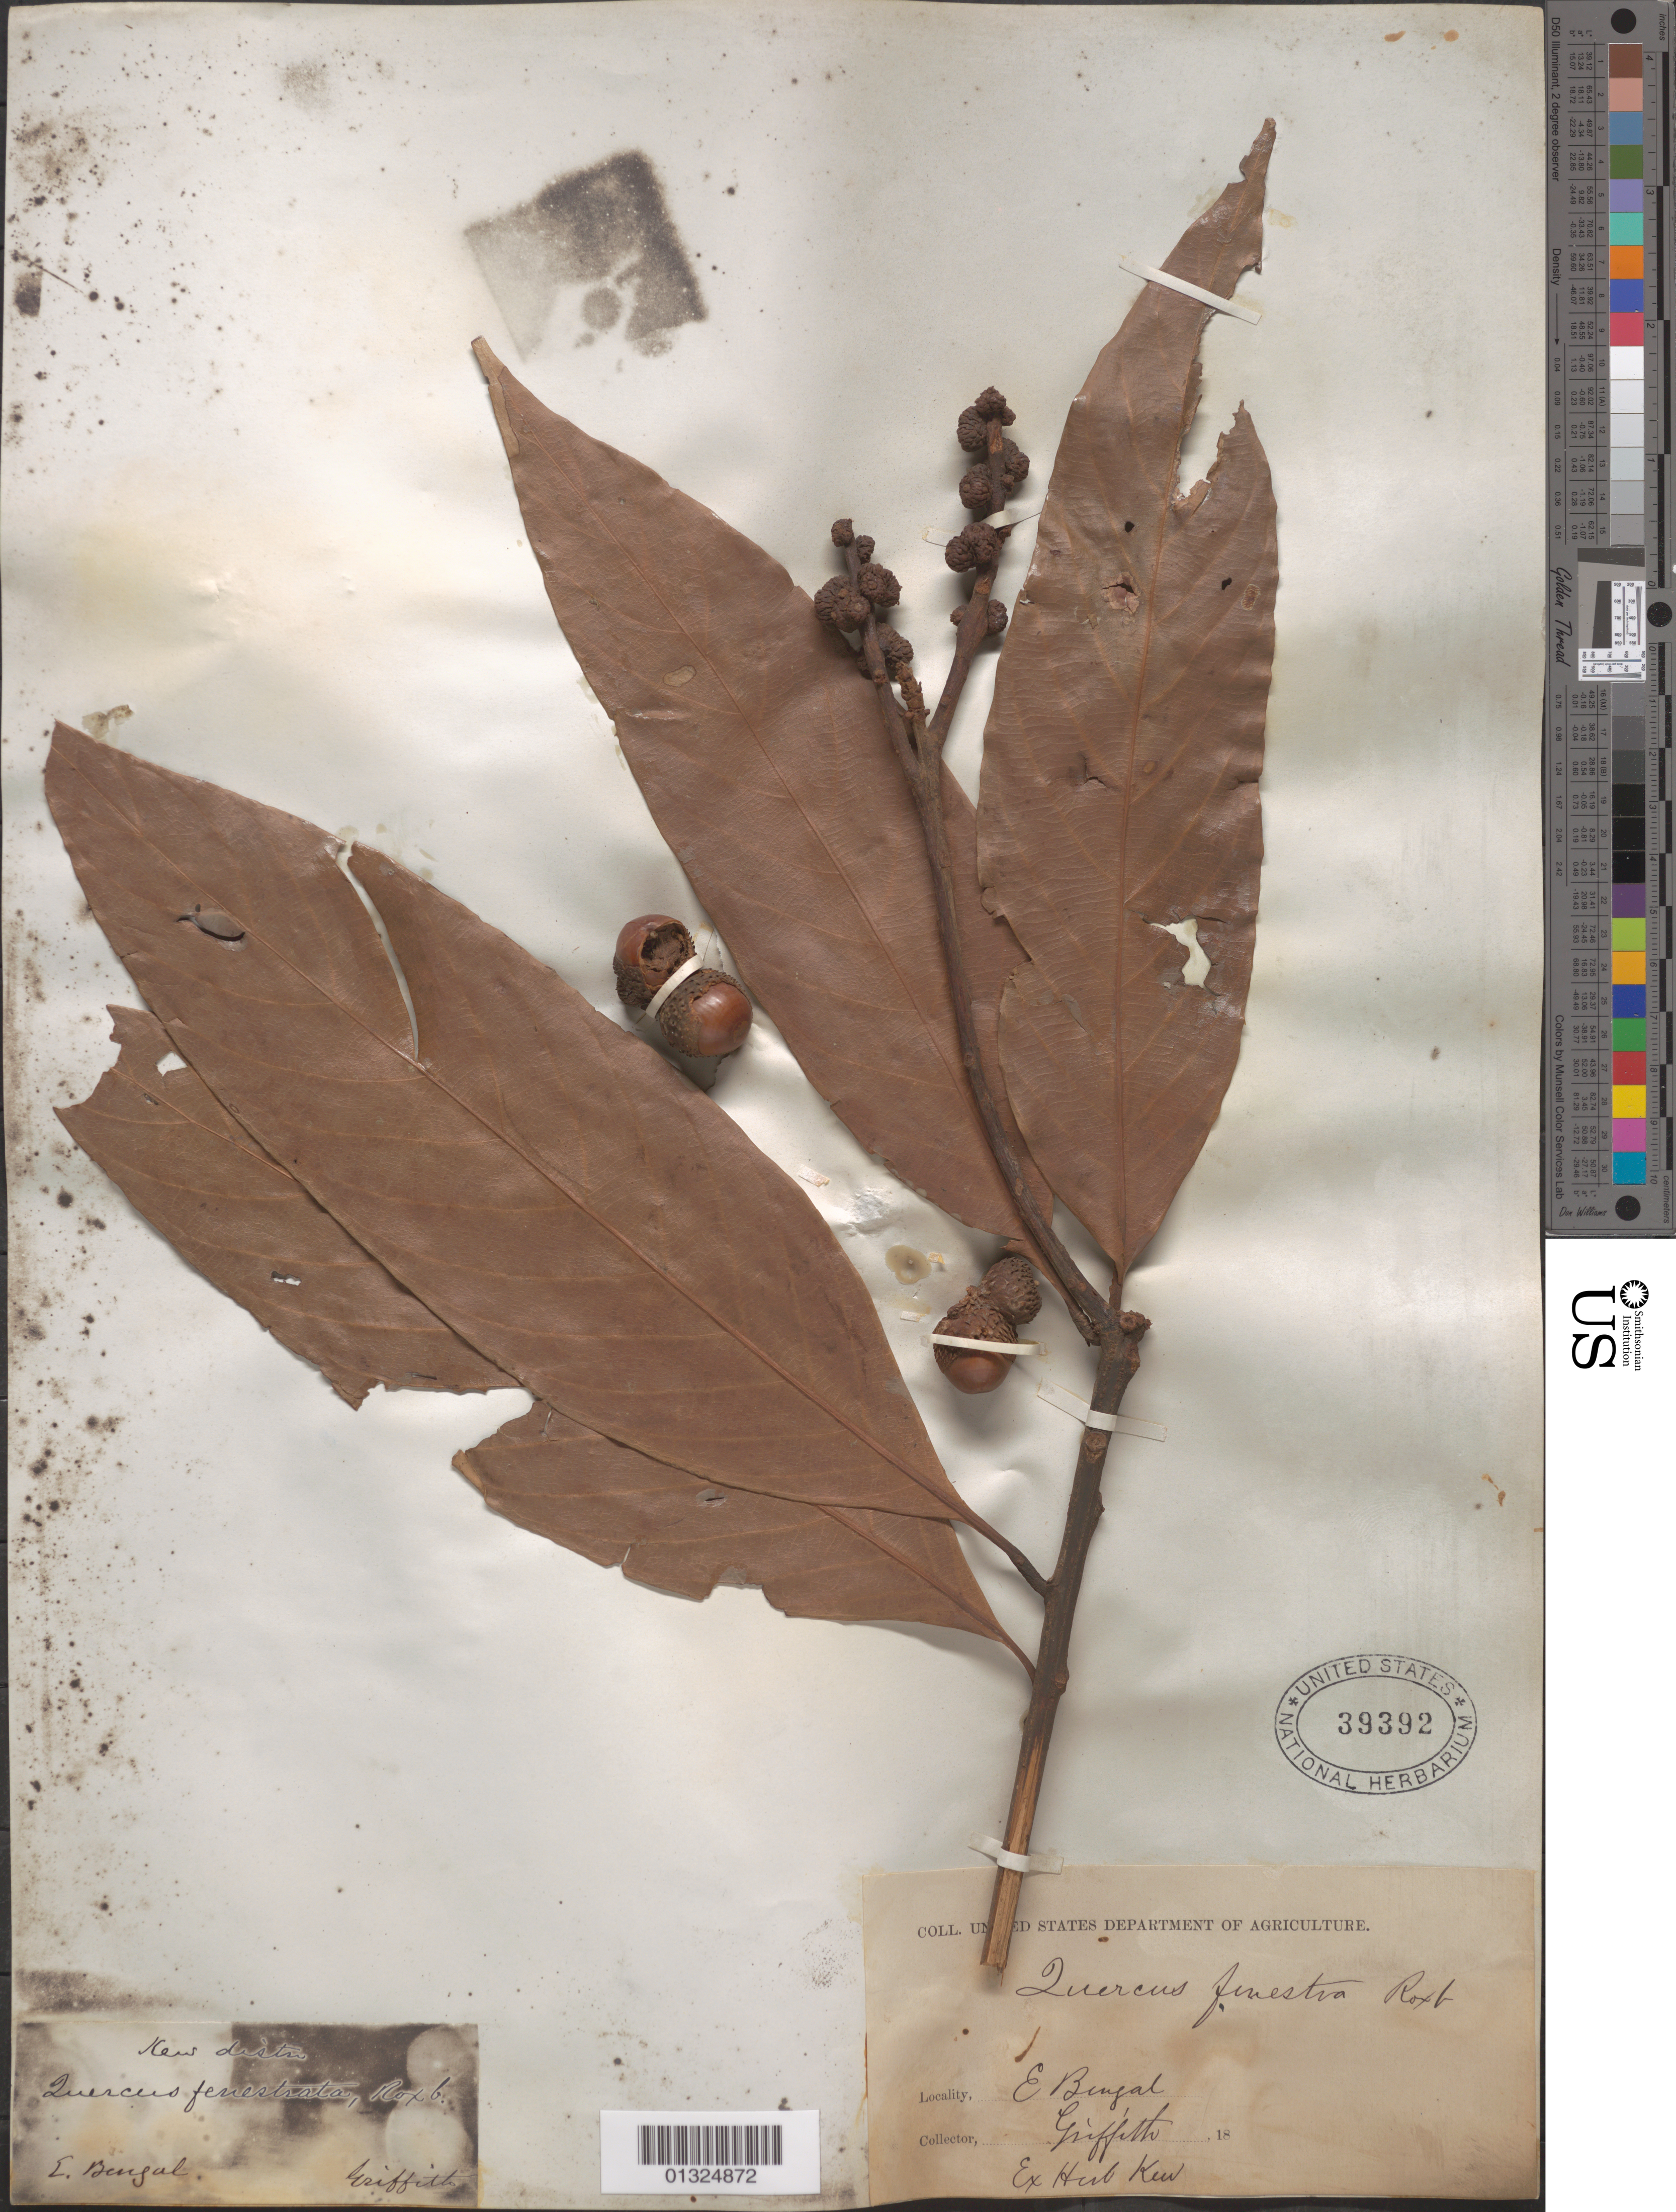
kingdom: Plantae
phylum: Tracheophyta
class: Magnoliopsida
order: Fagales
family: Fagaceae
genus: Quercus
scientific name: Quercus fenestrata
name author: Roxb.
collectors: Griffith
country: India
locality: E. Bengal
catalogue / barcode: US 39392